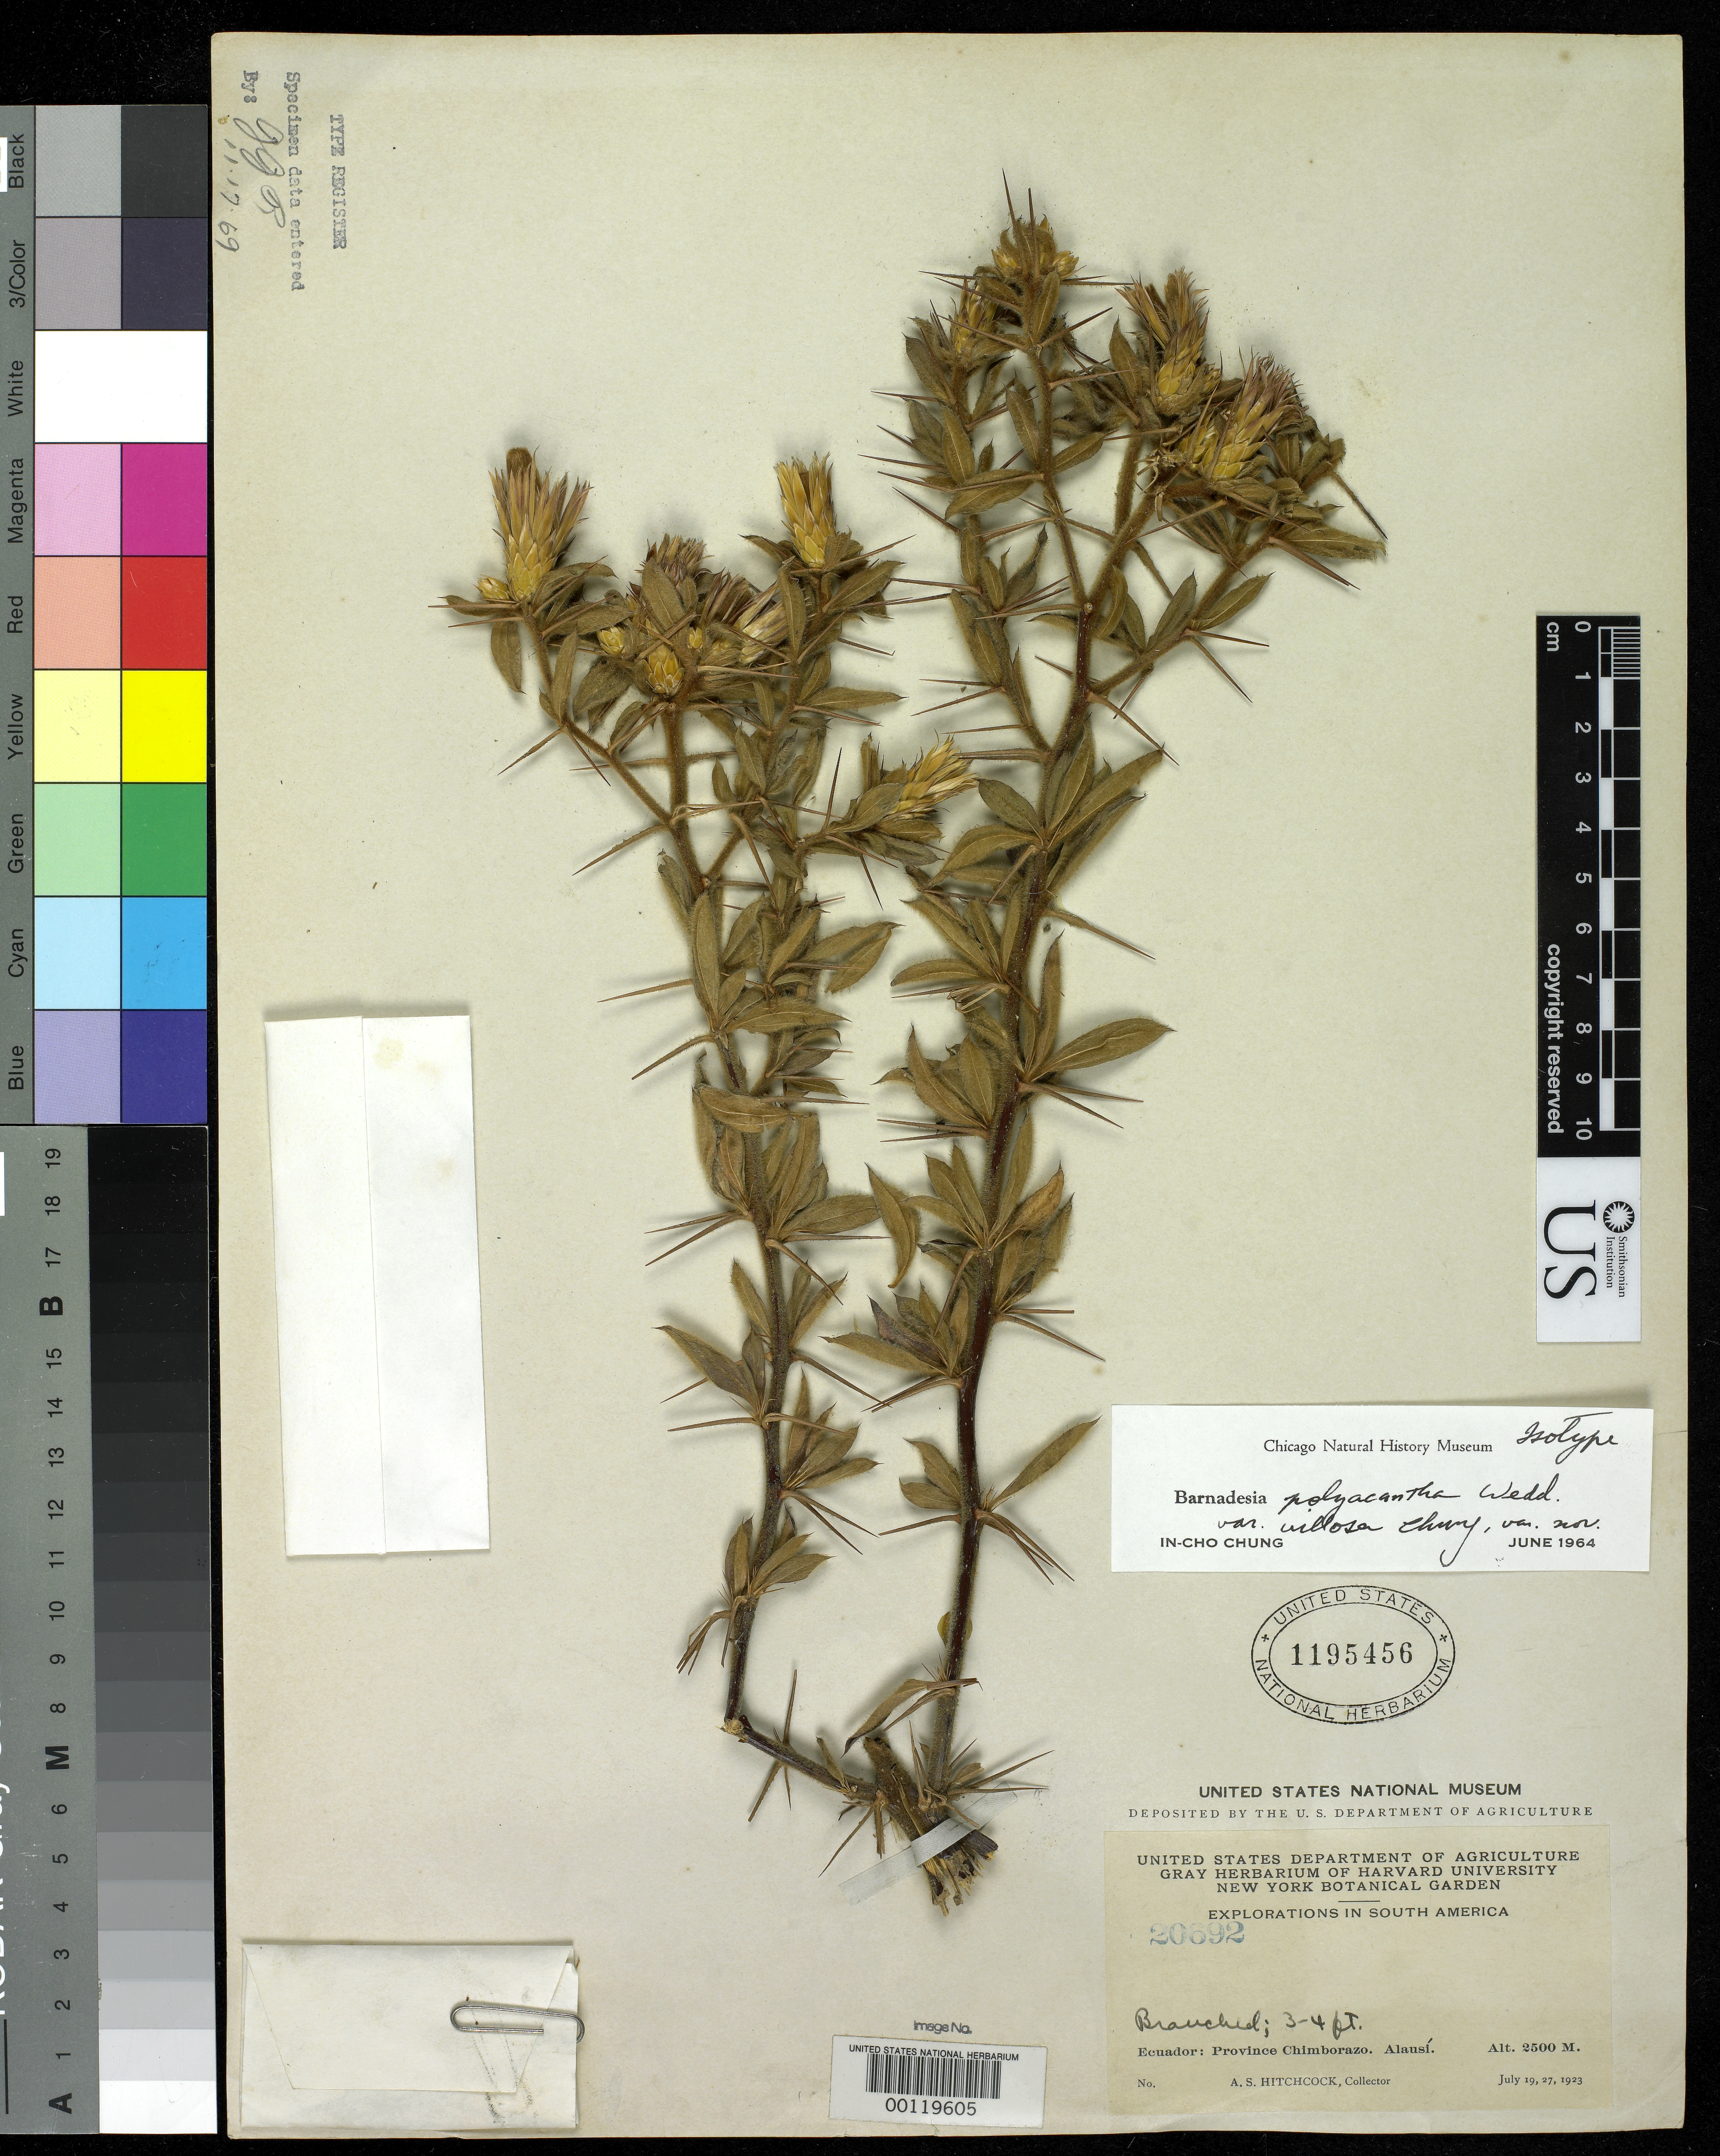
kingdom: Plantae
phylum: Tracheophyta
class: Magnoliopsida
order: Asterales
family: Asteraceae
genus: Barnadesia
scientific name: Barnadesia polyacantha var. villosa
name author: I.C. Chung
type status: Isotype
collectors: A. S. Hitchcock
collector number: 20692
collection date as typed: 27 Jul 1923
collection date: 1923-07-27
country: Ecuador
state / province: Chimborazo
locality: Alausi.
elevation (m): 2500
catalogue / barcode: US 1195456